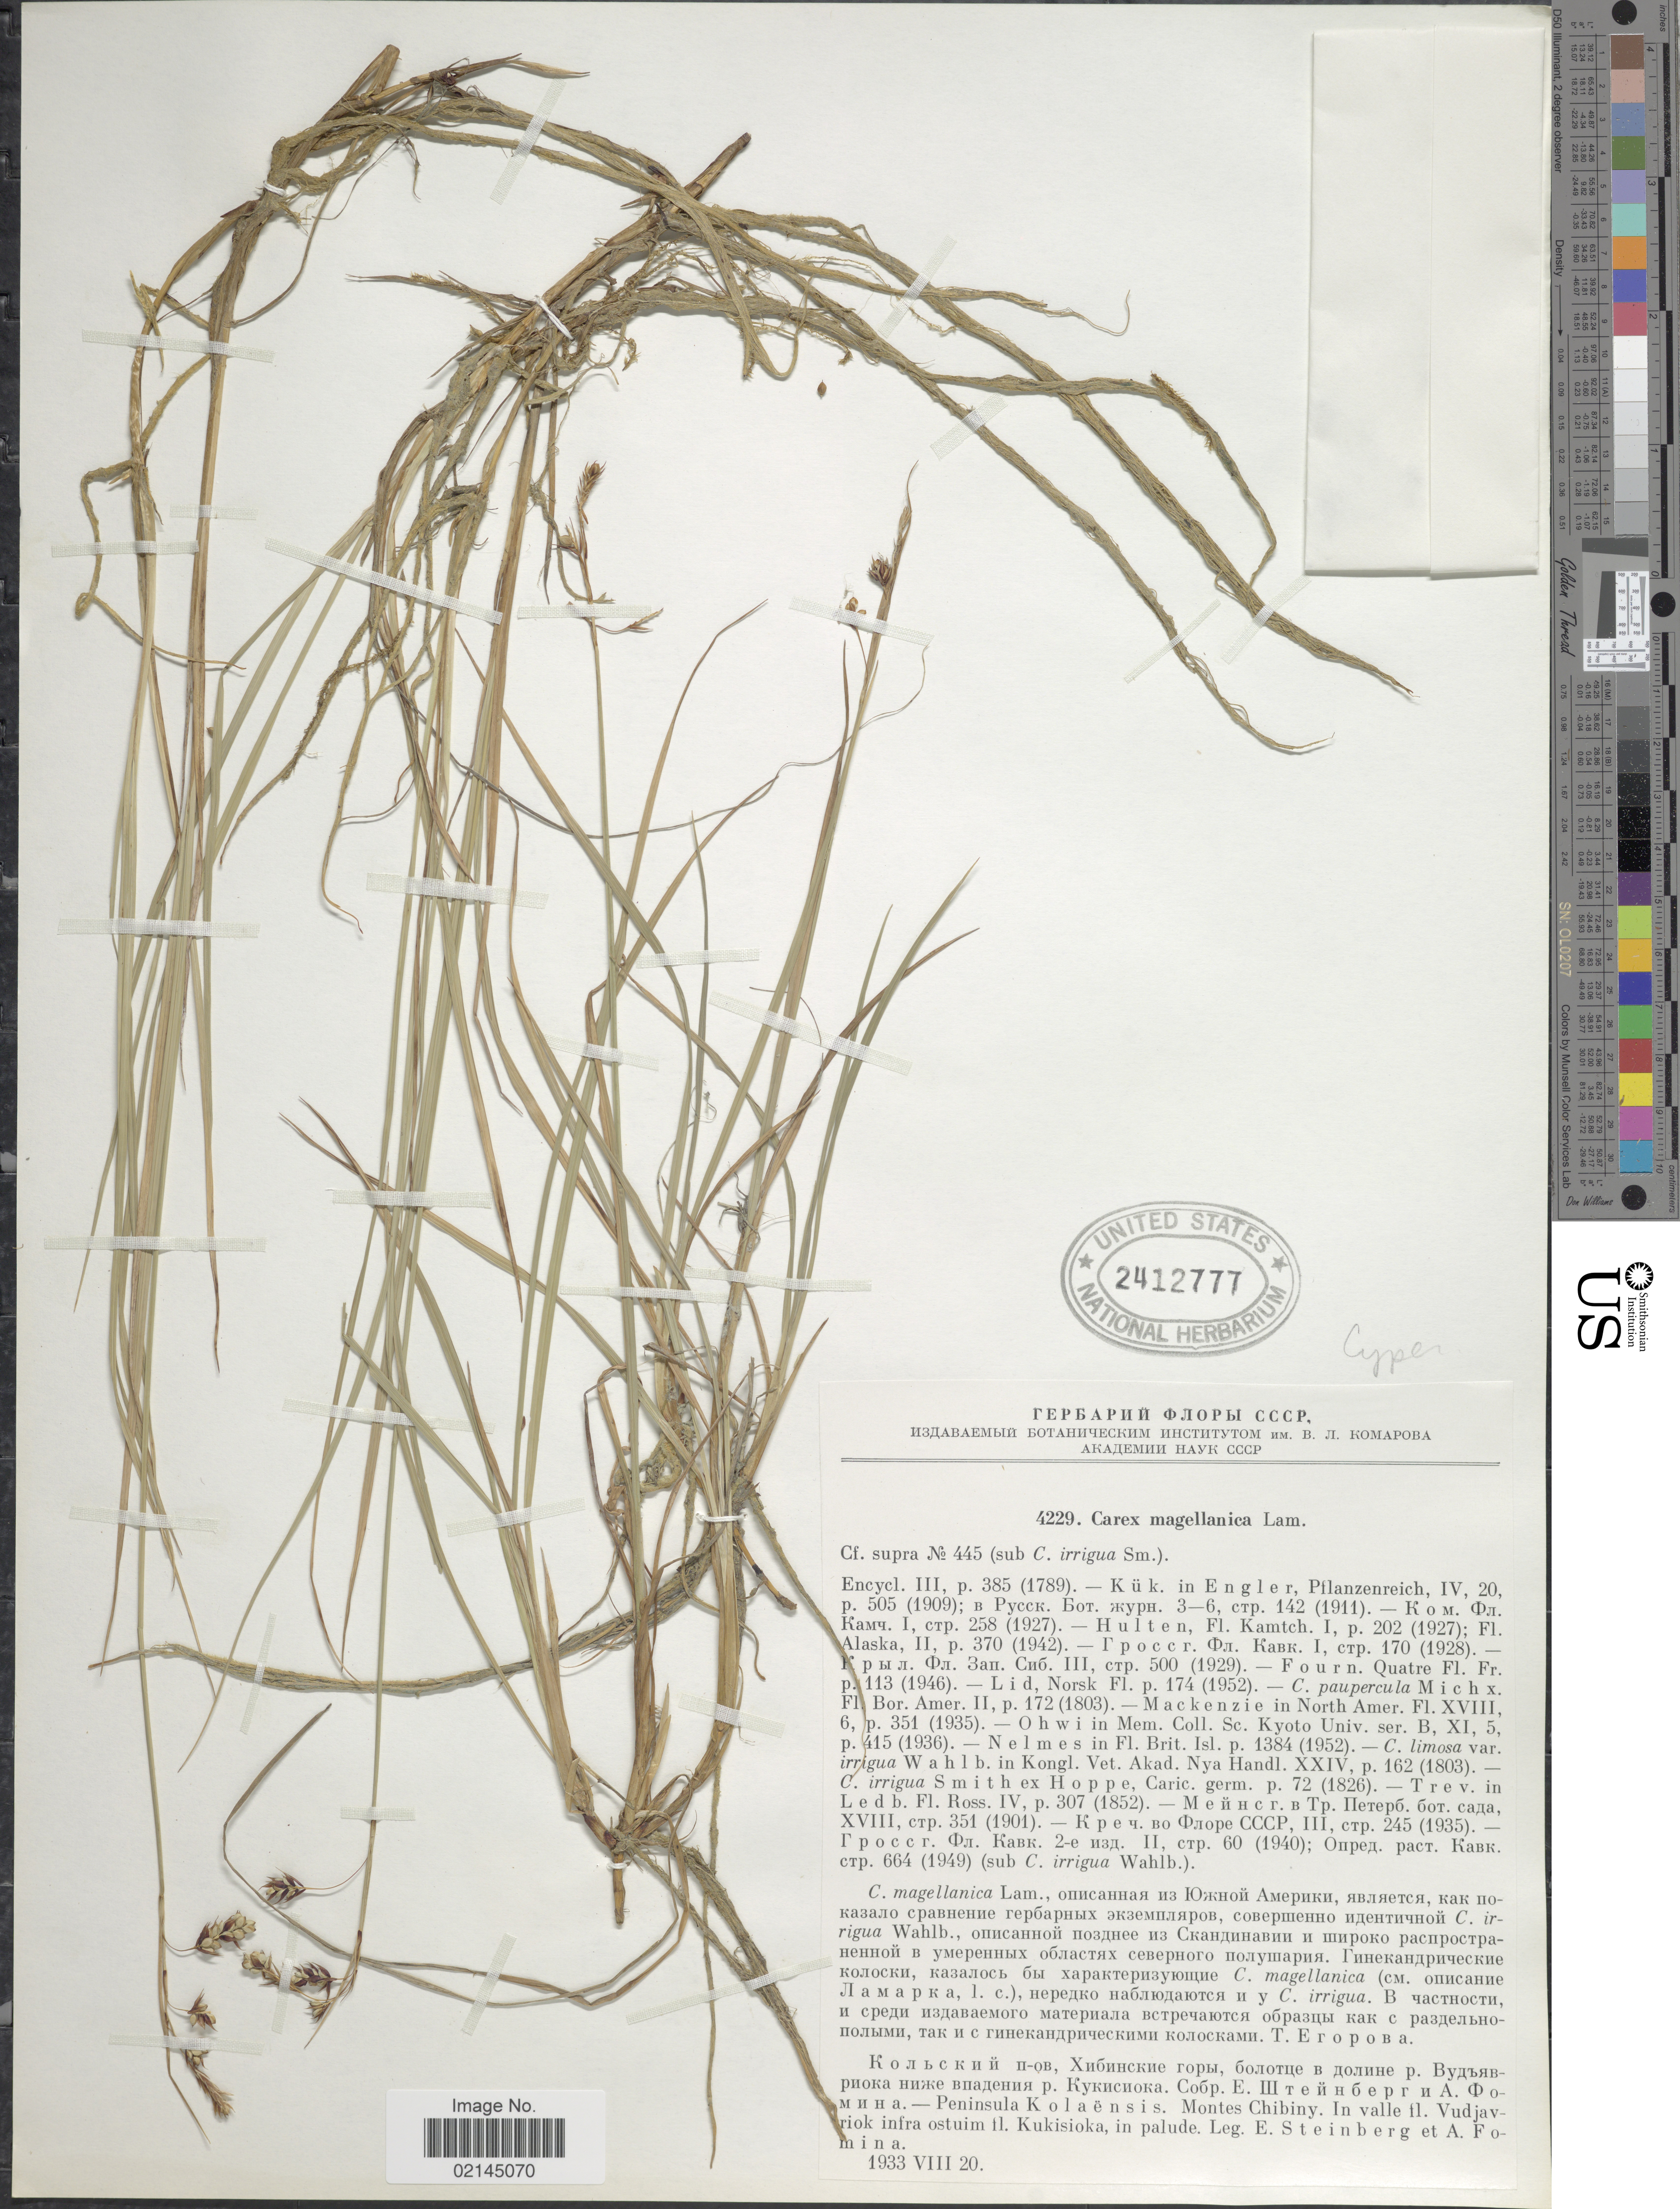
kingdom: Plantae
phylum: Tracheophyta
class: Liliopsida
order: Poales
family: Cyperaceae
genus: Carex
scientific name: Carex magellanica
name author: Lam.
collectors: E. Steinberg & A. Fomina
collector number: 4229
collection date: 1933-08-20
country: Russian Federation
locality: Peninsula Kolansis, Montes Chibiny, in falle fl. Vudjavriok infra ostuim fl. Kukisioka, in palude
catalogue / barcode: US 2412777